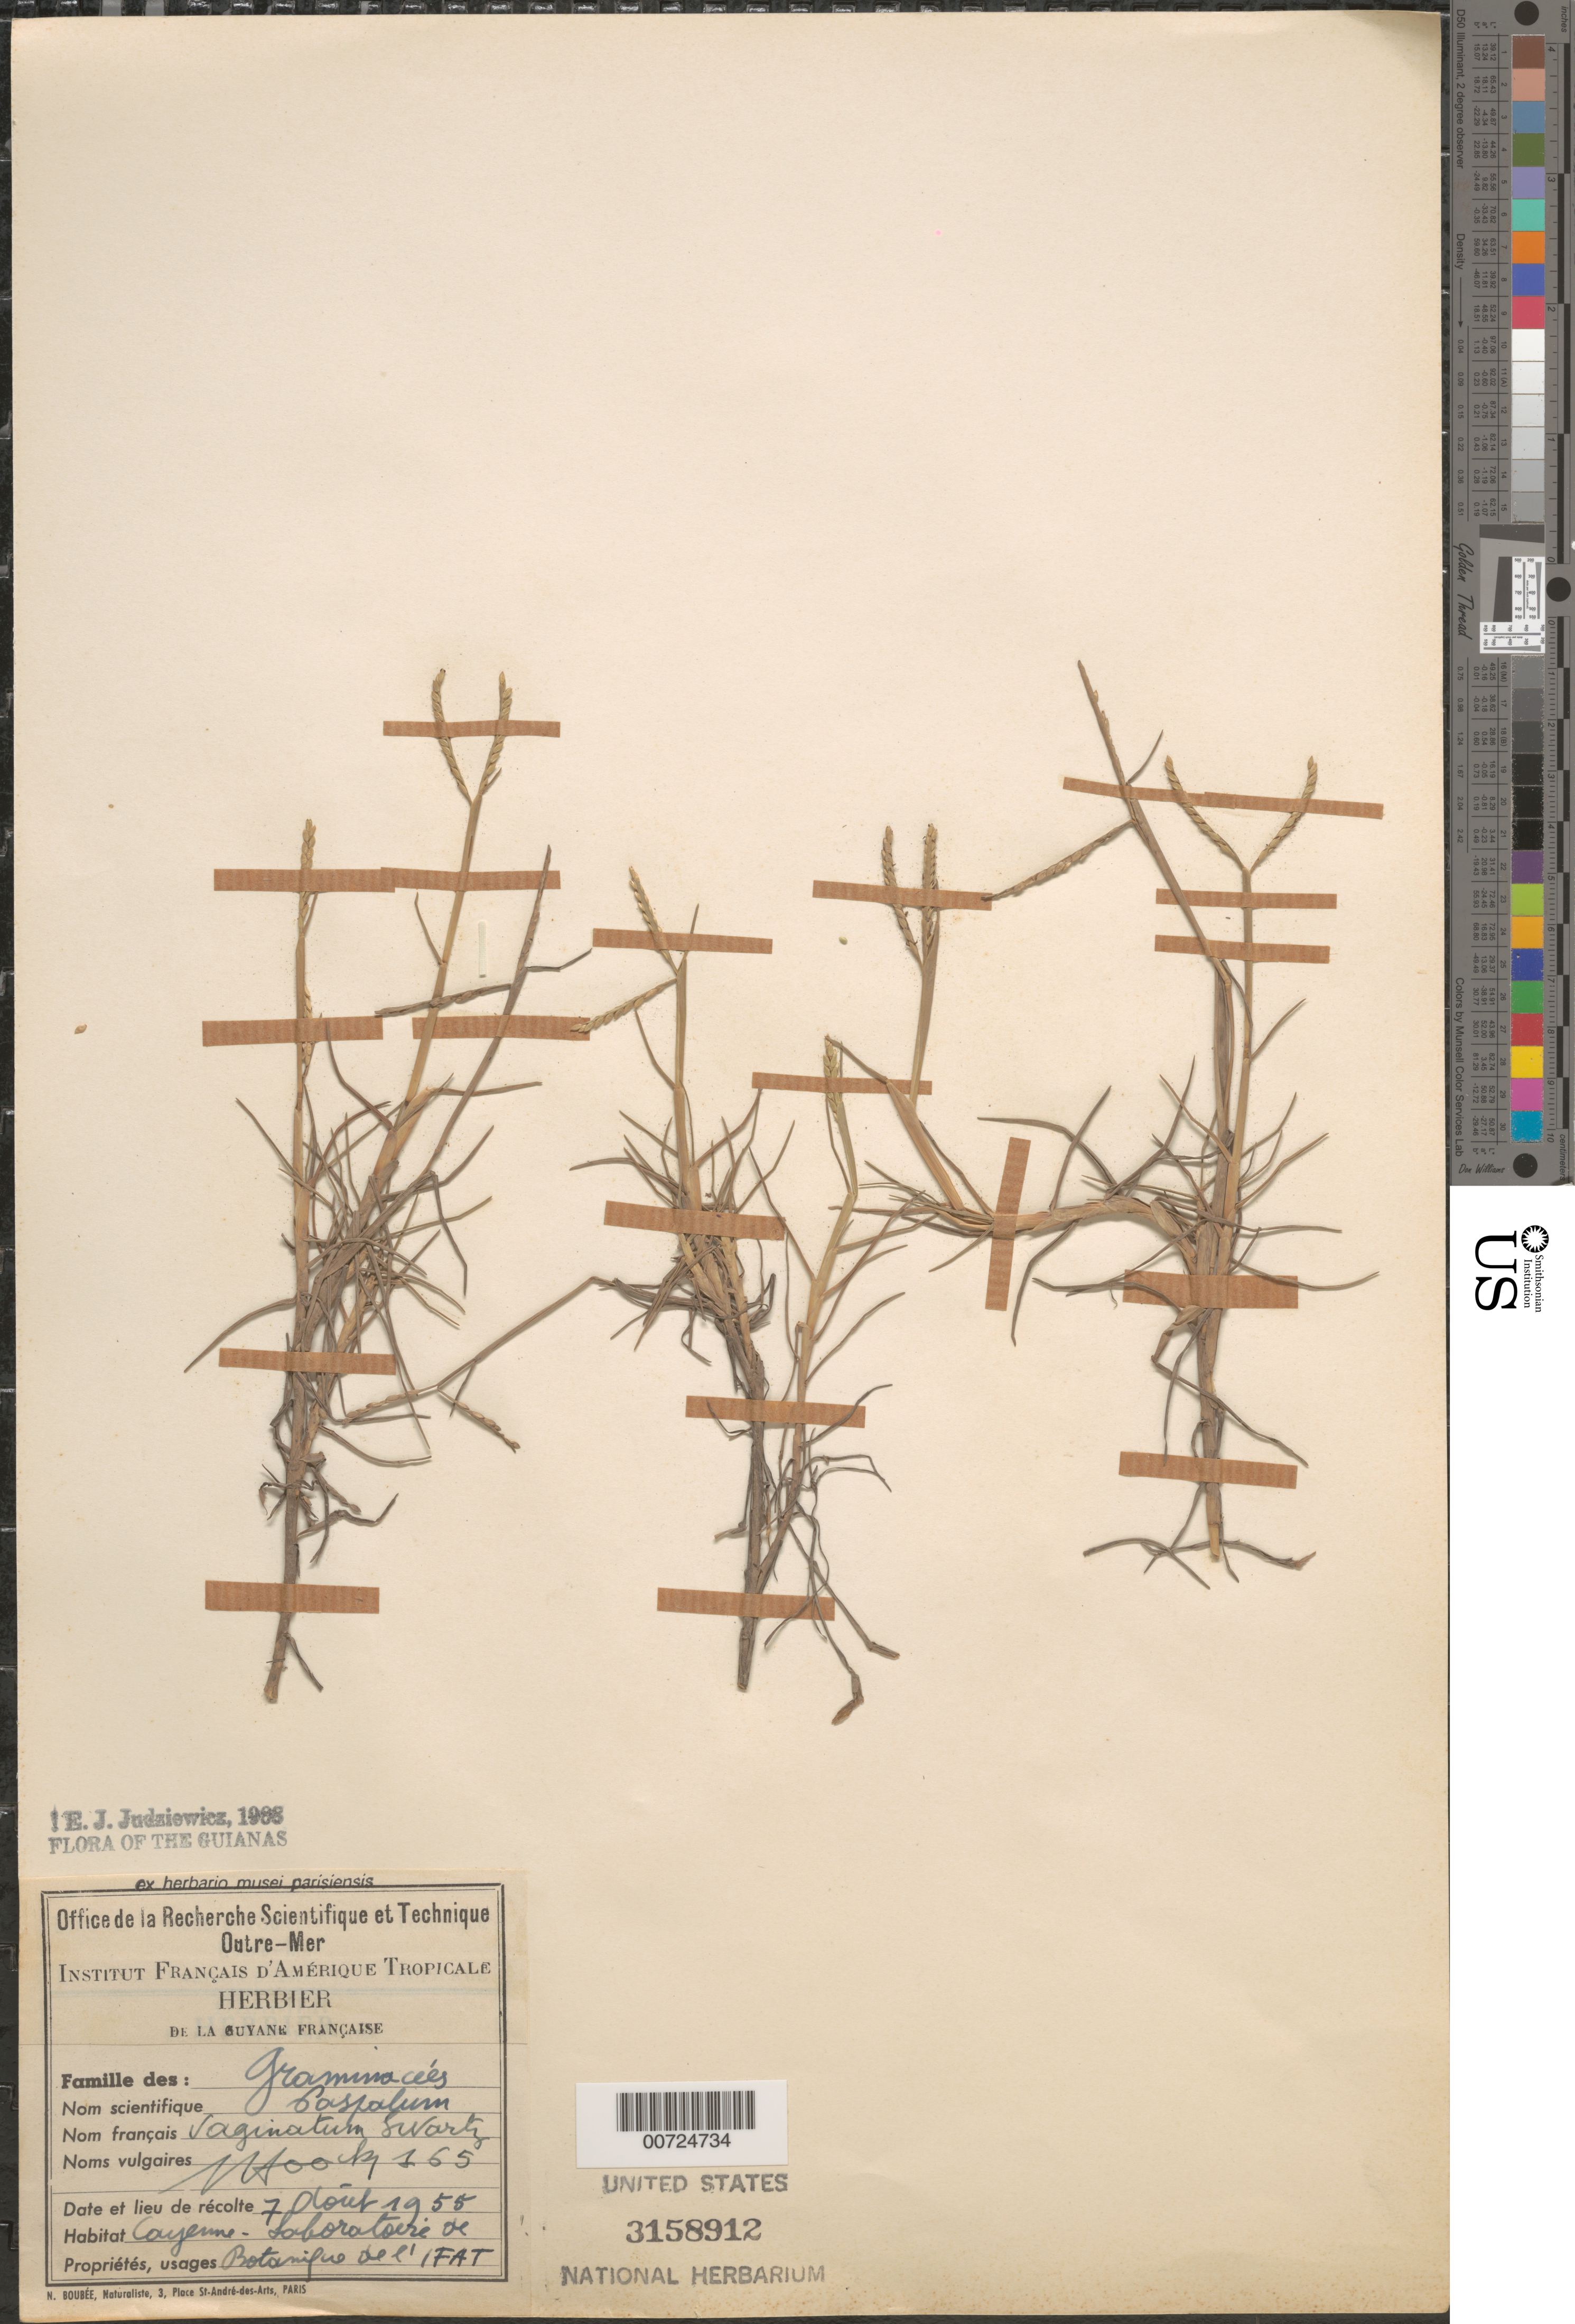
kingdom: Plantae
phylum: Tracheophyta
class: Liliopsida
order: Poales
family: Poaceae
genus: Paspalum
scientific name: Paspalum vaginatum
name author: Sw.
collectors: J. Hoock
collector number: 1165*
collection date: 1955-08-07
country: French Guiana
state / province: Cayenne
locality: Laboratoire de Botanique de l'IFAT.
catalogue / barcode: US 3158912